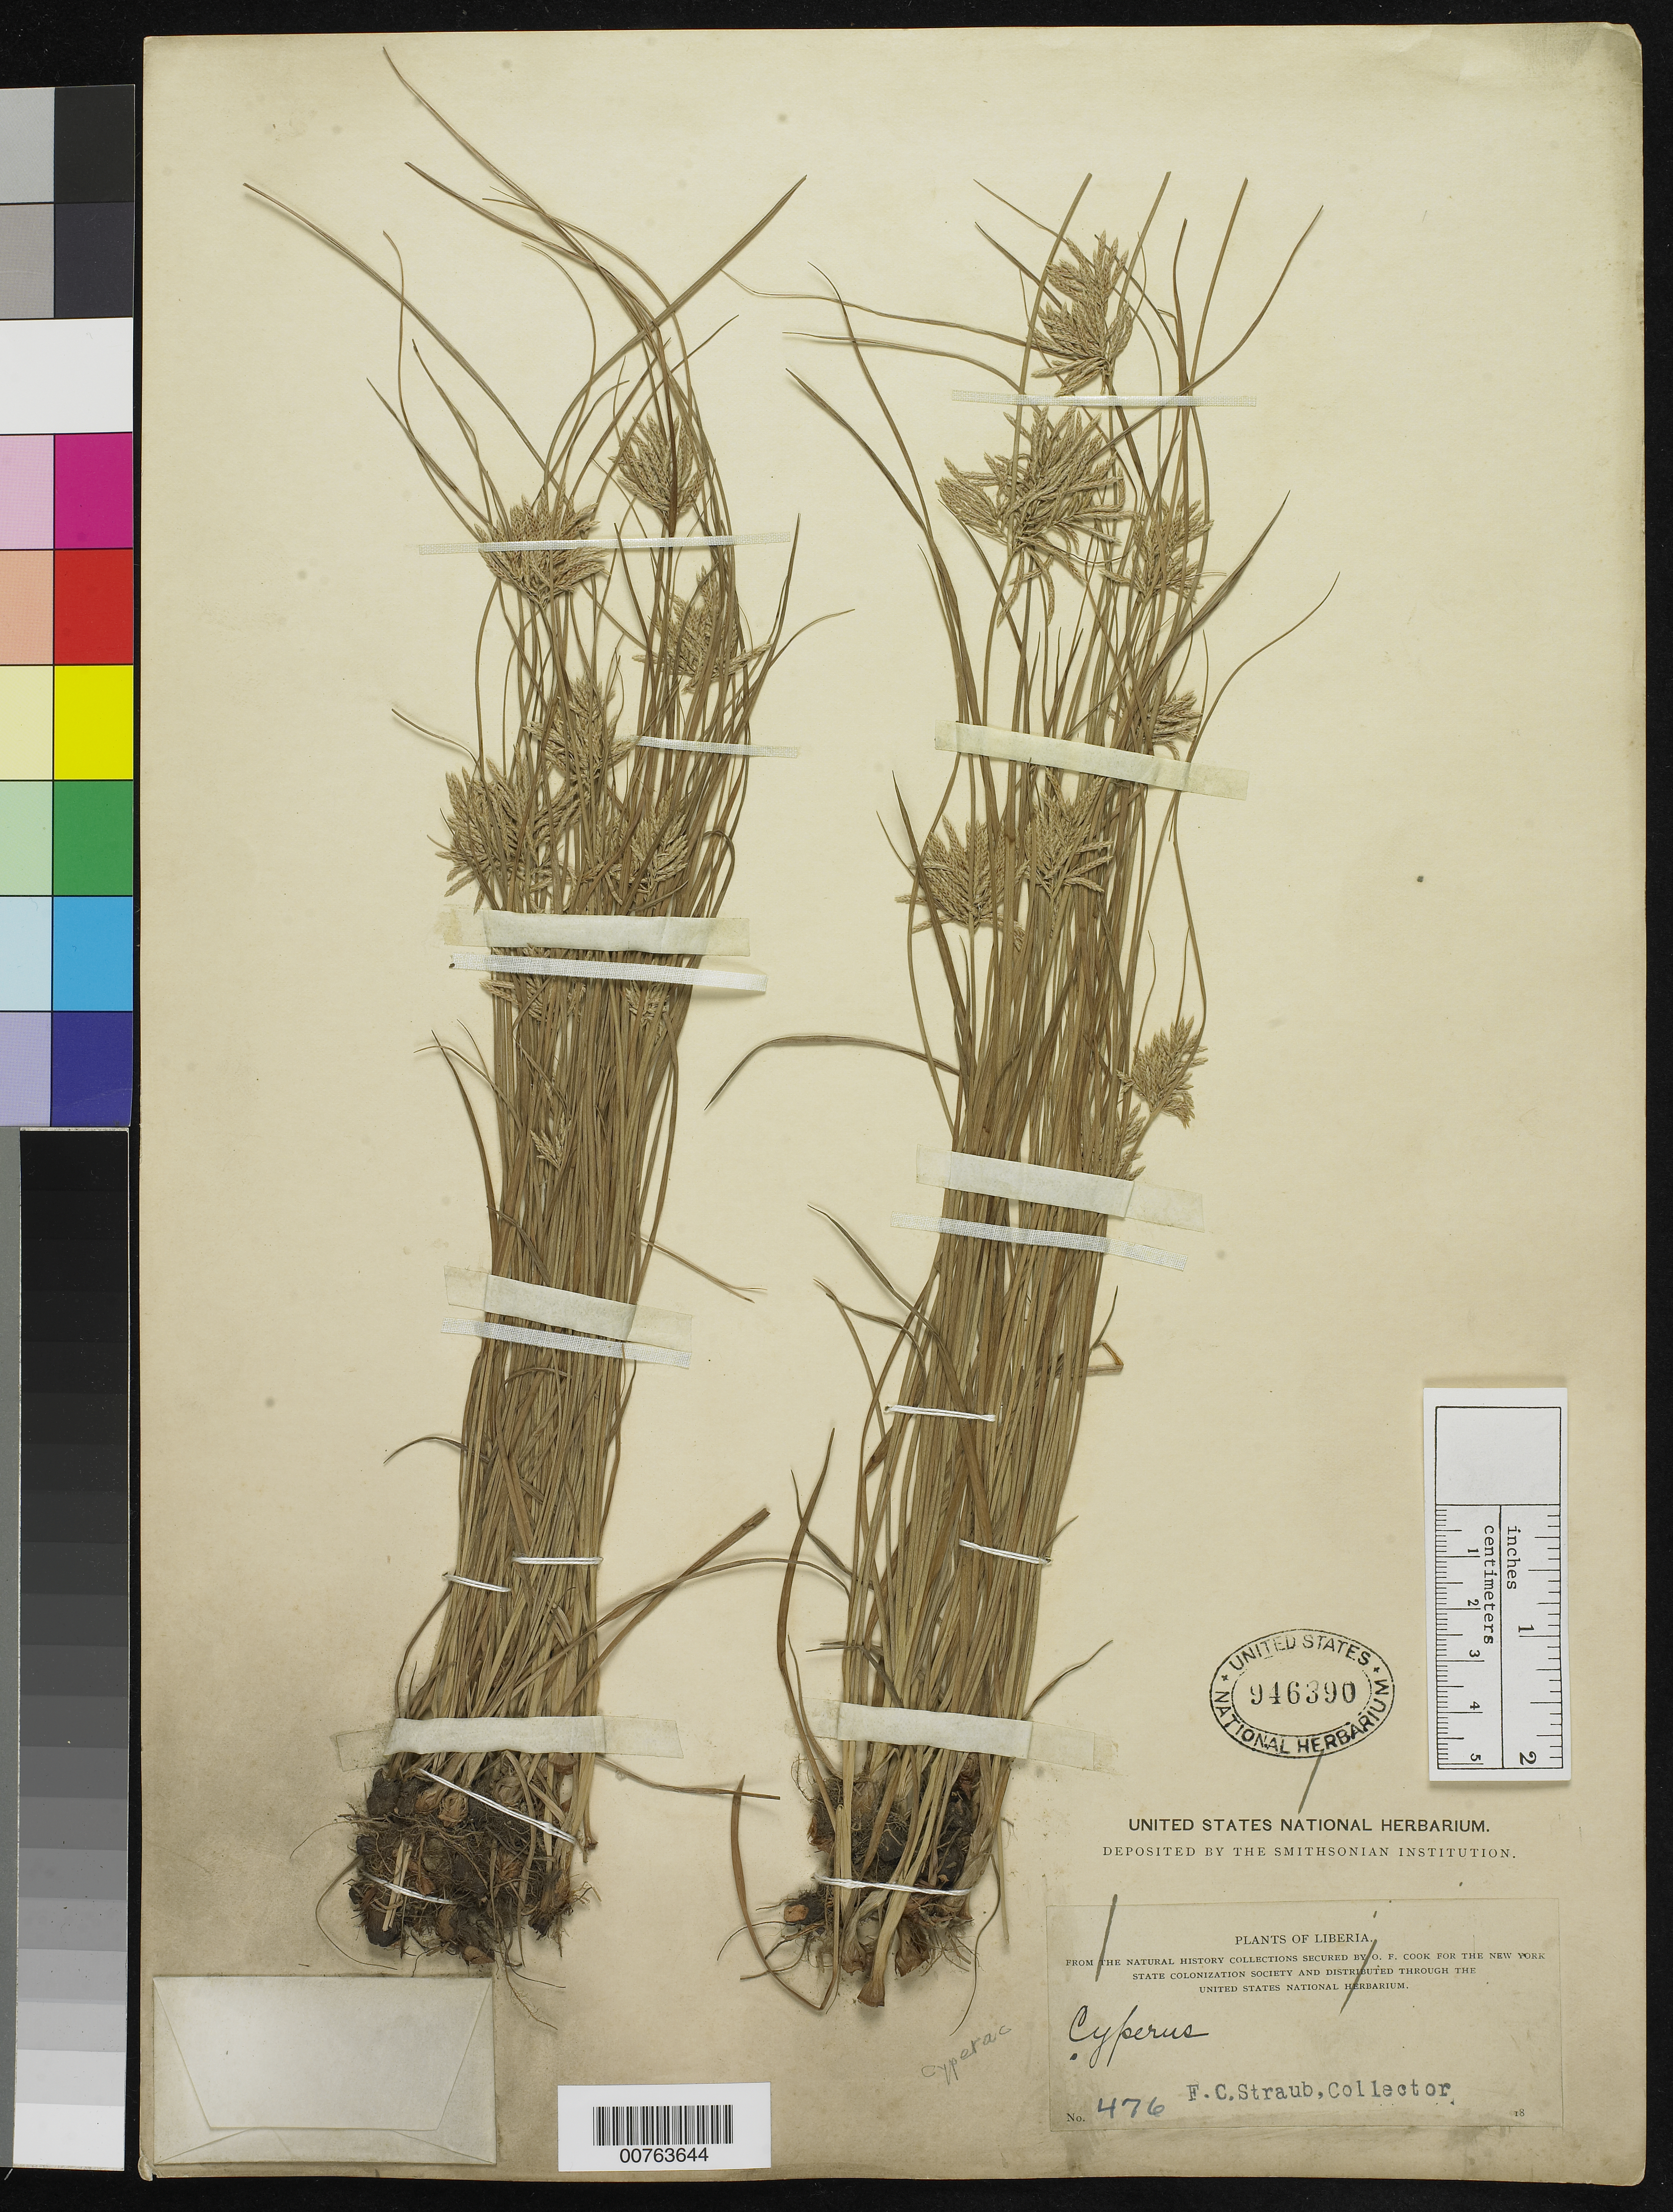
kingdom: Plantae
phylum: Tracheophyta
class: Liliopsida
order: Poales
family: Cyperaceae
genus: Cyperus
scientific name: Cyperus sp.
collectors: F. Straub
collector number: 476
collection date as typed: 18--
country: Liberia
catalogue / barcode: US 946390